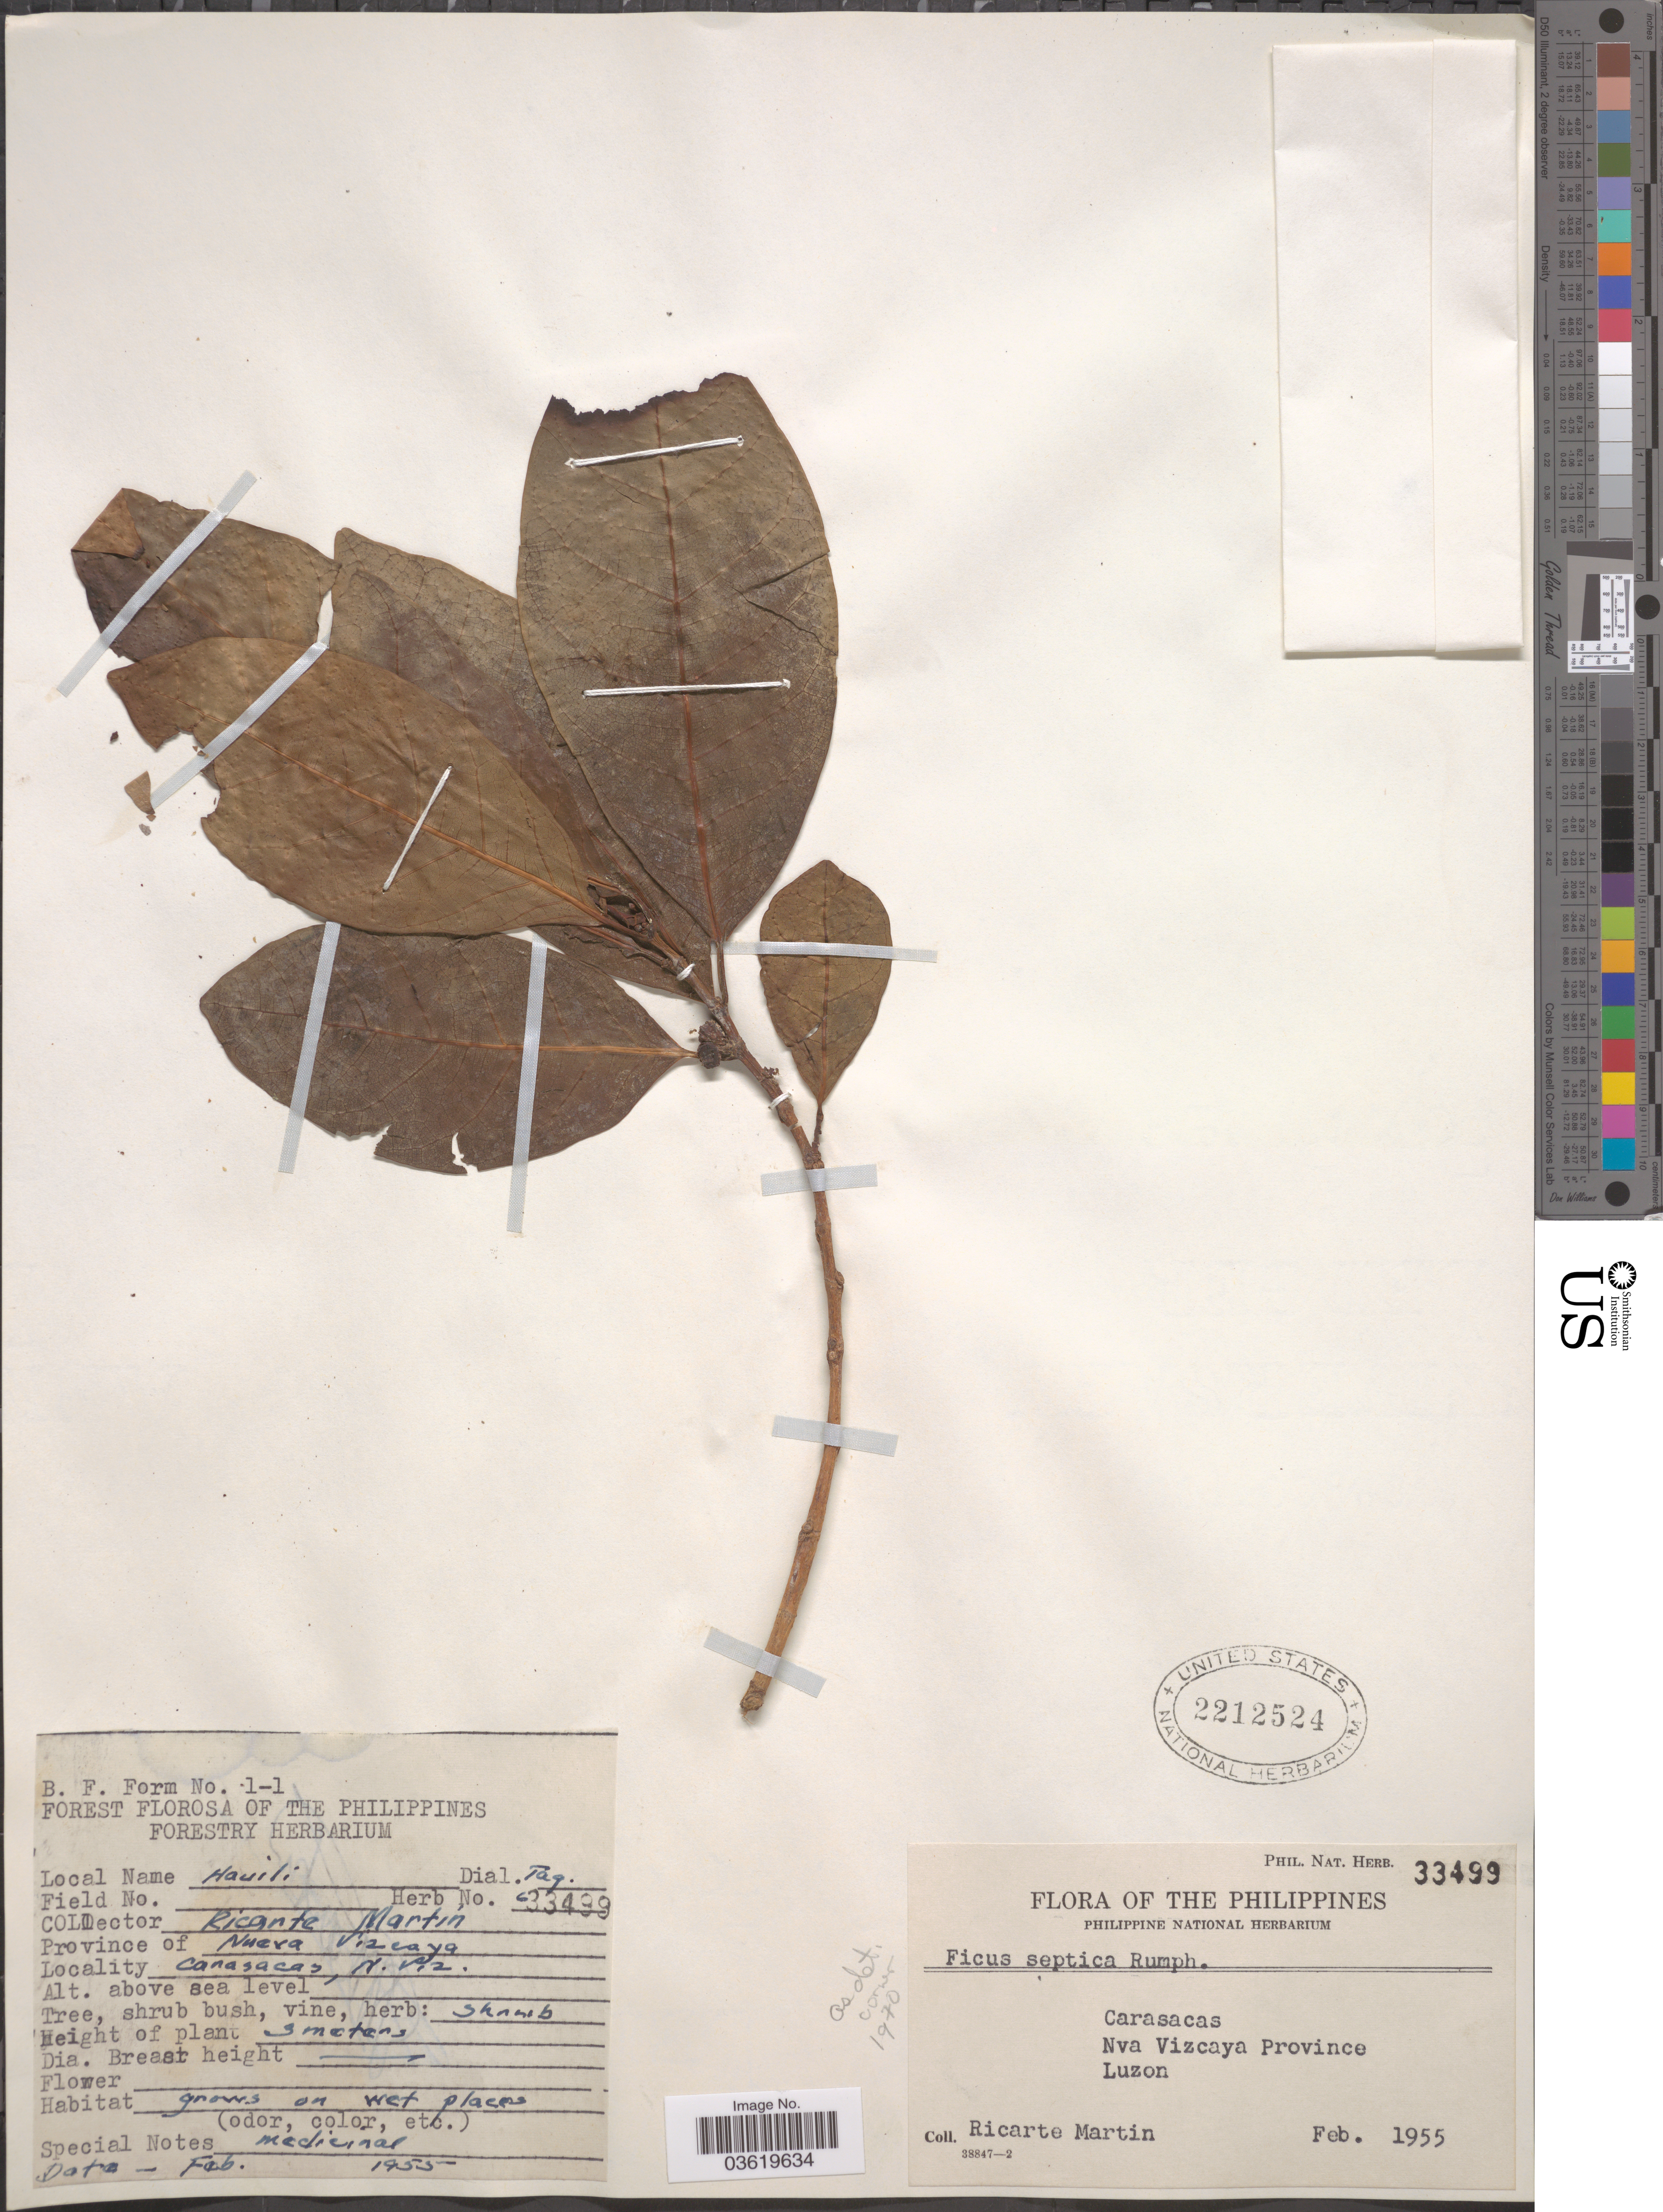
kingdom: Plantae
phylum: Tracheophyta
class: Magnoliopsida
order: Rosales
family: Moraceae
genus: Ficus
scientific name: Ficus septica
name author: Burm. f.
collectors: R. Martin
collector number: Phil. Nat. Herb. 33499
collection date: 1955-02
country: Philippines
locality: Province of Nueva Vizcaya. Carasacas. Luzon.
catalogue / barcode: US 2212524